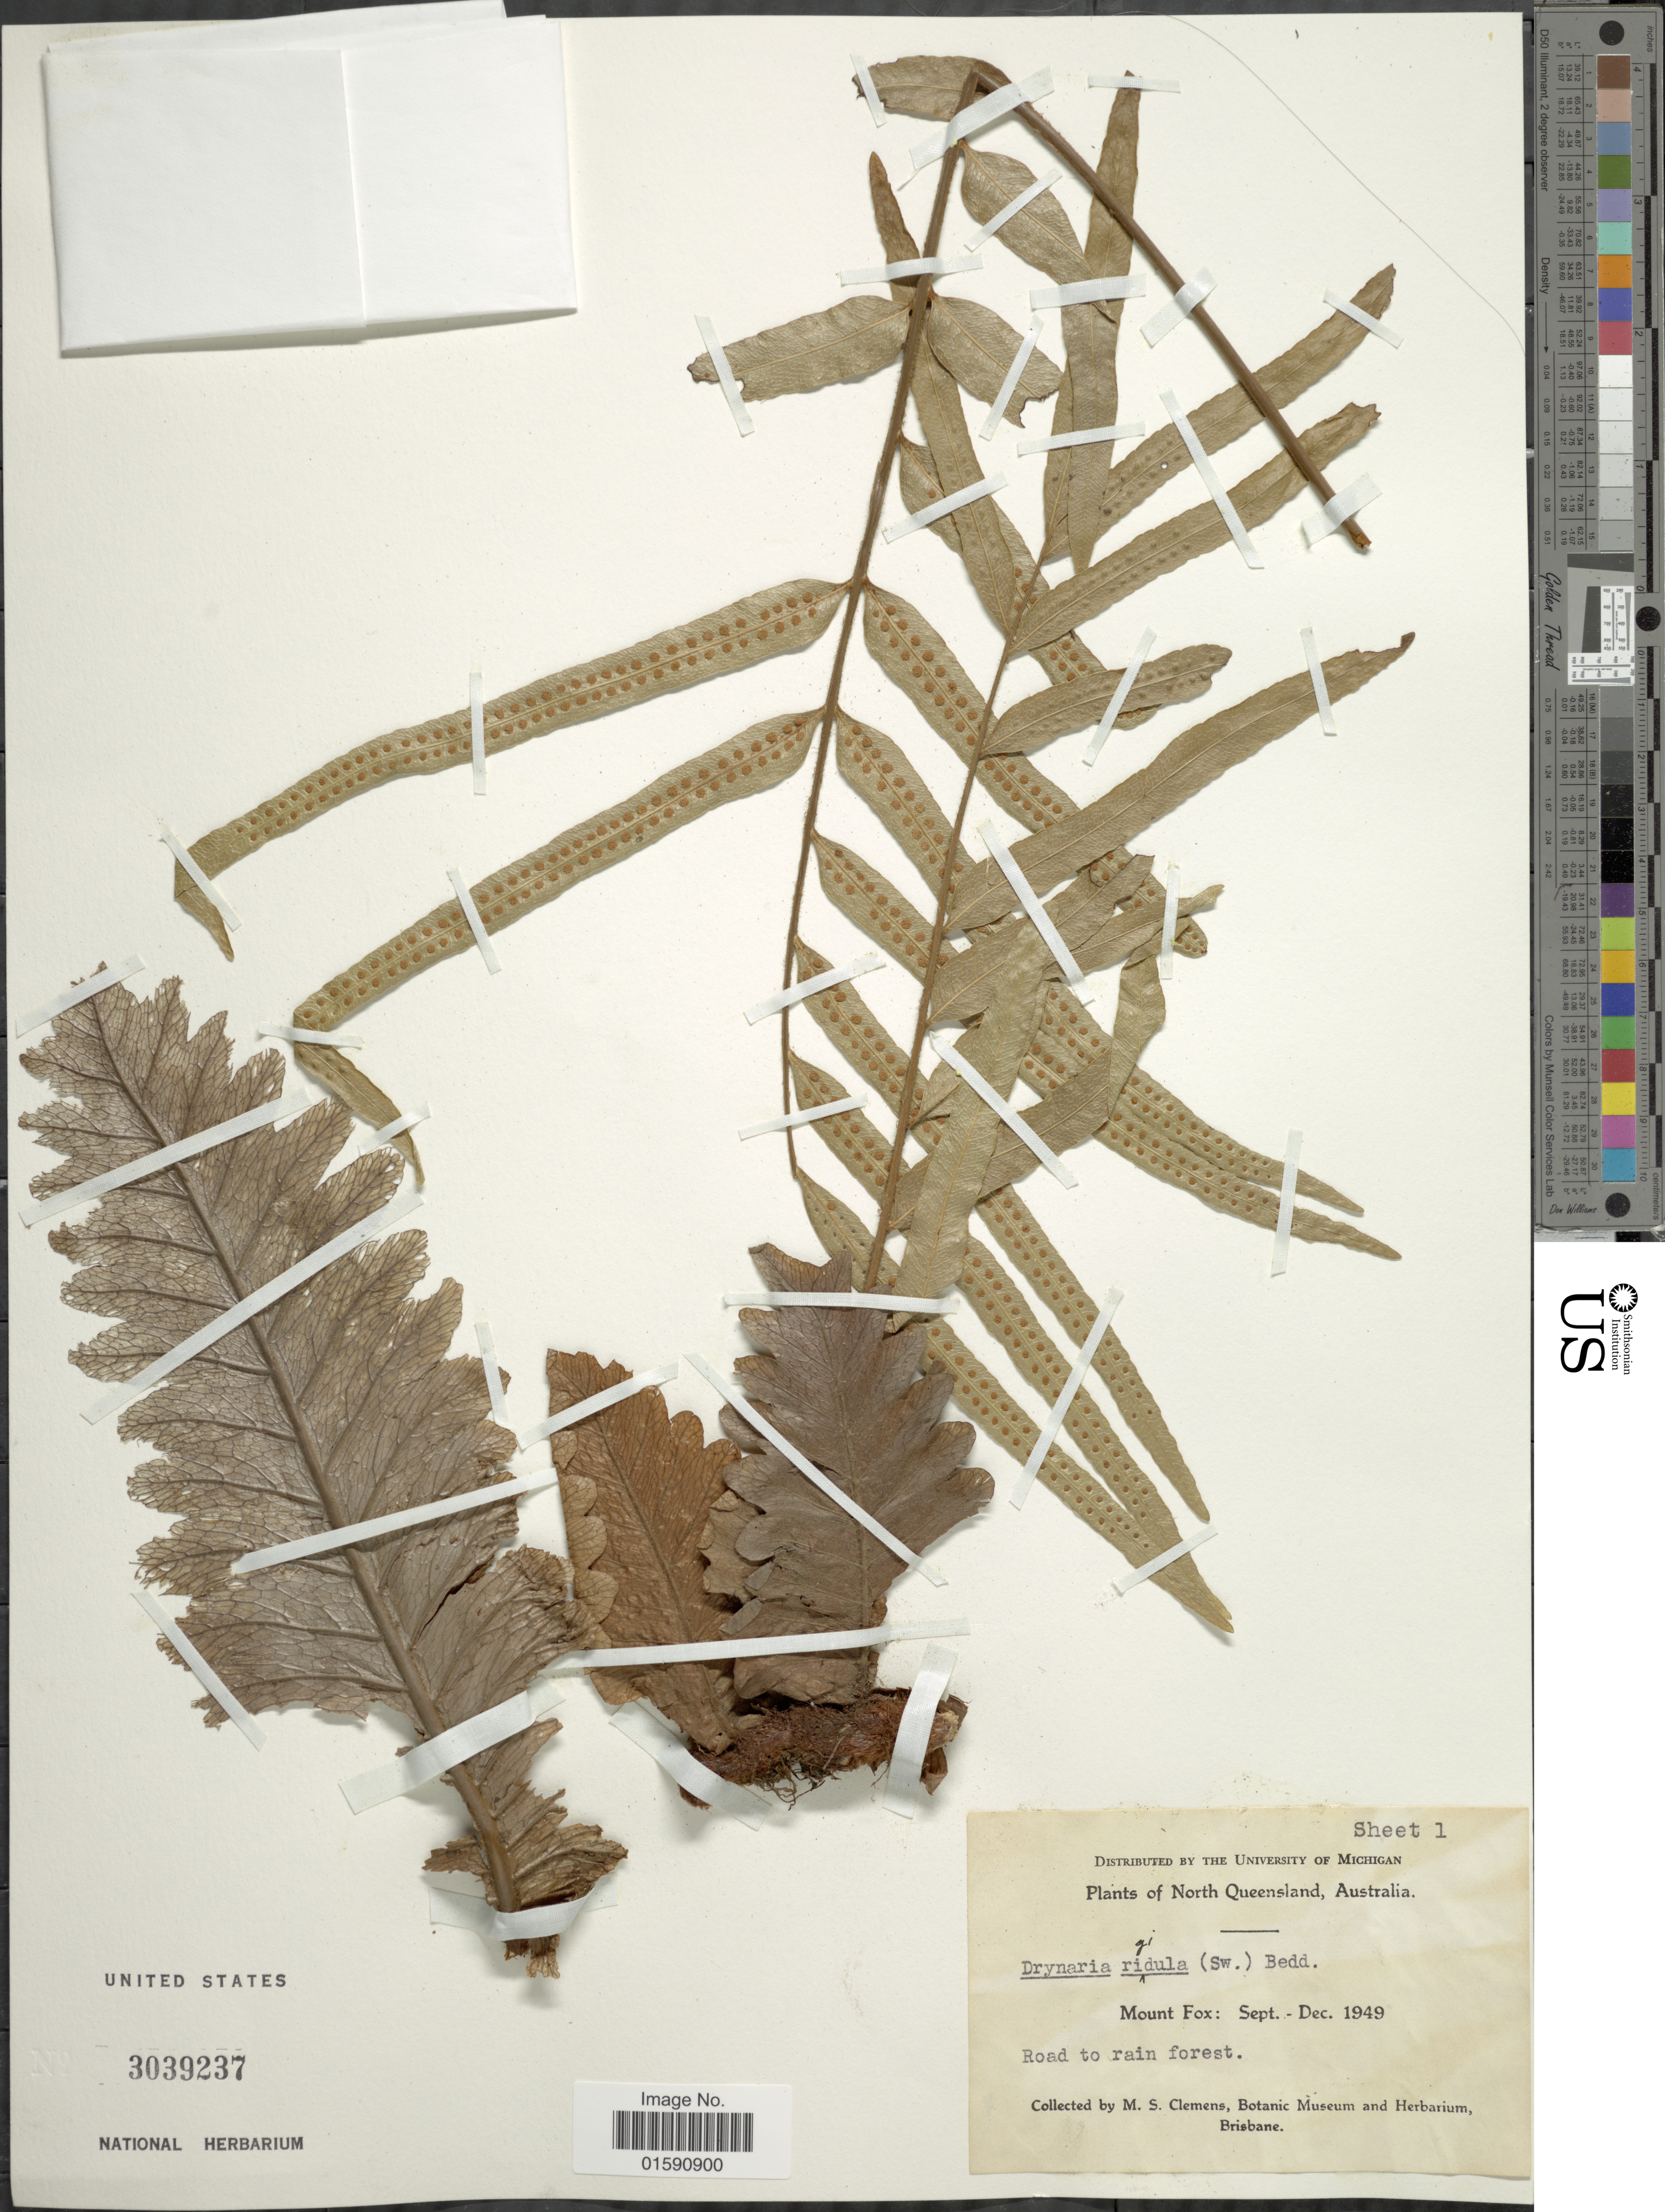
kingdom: Plantae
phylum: Tracheophyta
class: Polypodiopsida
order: Polypodiales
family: Polypodiaceae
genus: Drynaria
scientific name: Drynaria rigidula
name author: (Sw.) Bedd.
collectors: M. S. Clemens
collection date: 1949-09/1949-12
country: Australia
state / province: Queensland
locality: North Queensland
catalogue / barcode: US 3039237